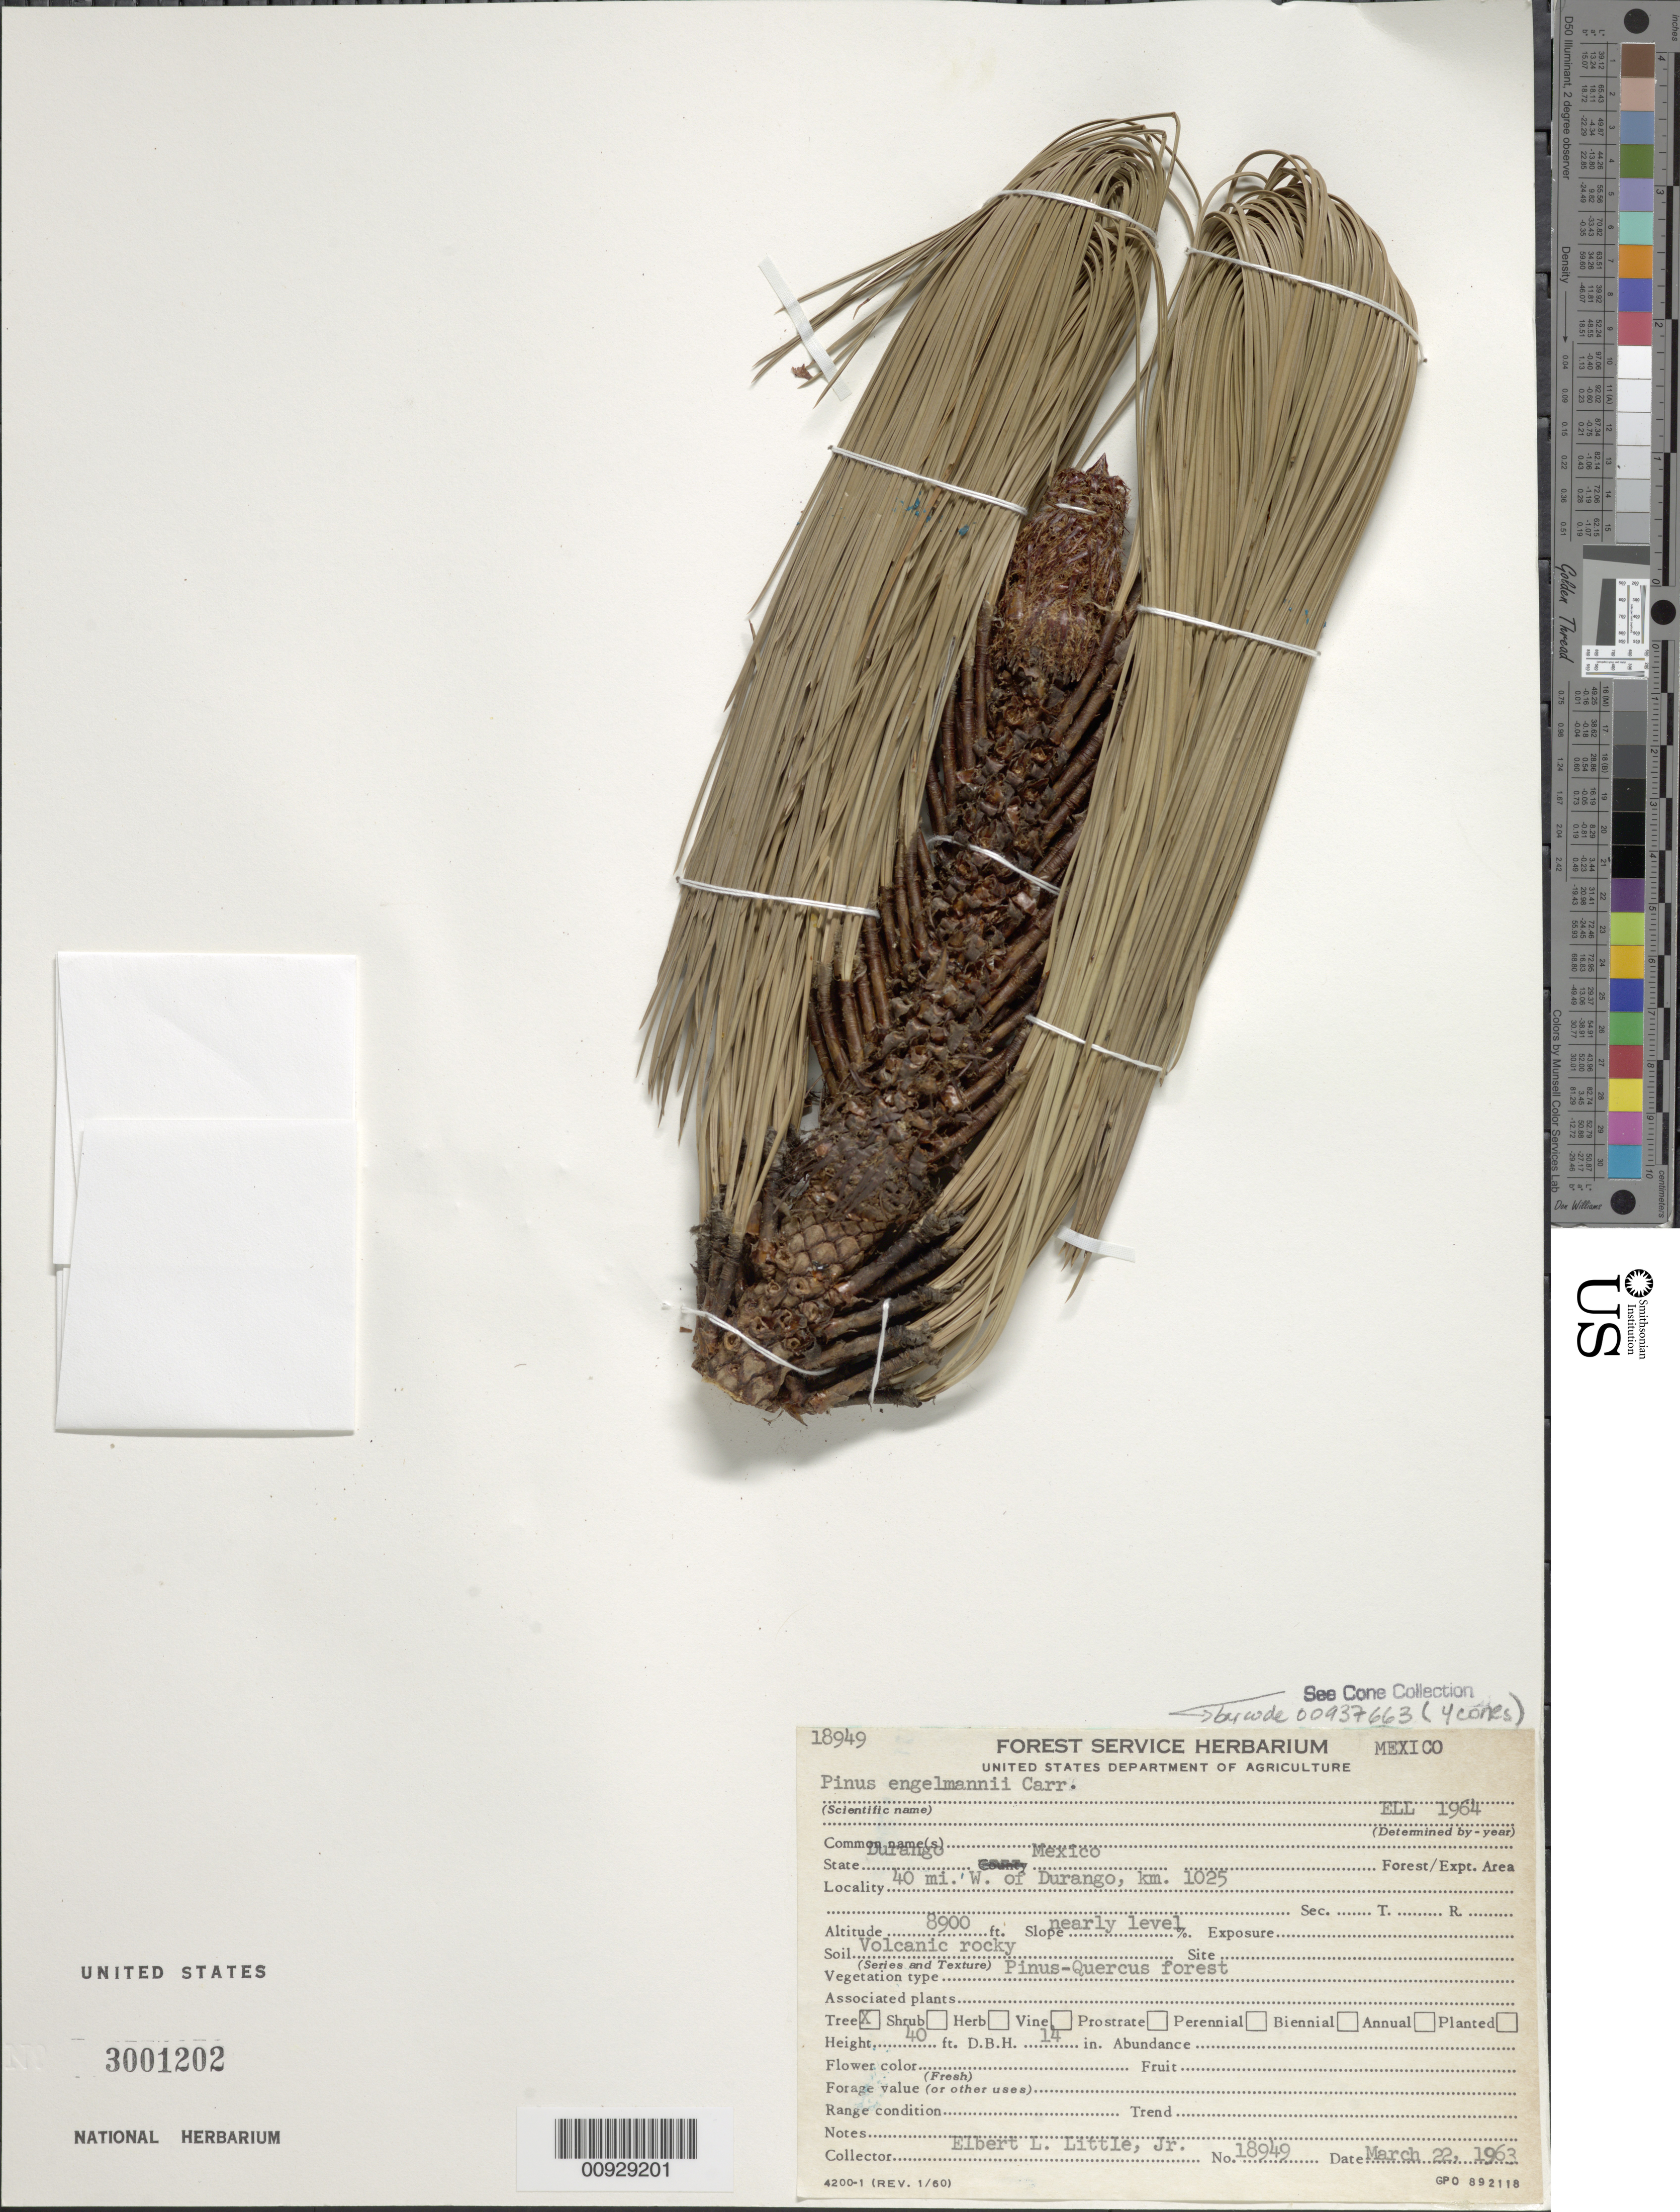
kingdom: Plantae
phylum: Tracheophyta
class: Pinopsida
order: Pinales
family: Pinaceae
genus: Pinus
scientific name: Pinus engelmannii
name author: Carrière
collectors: E. L. Little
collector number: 18949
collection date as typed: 22 Mar 1963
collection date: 1963-03-22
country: Mexico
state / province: Durango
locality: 40 mi. W of Durango, km. 1025.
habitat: Pinus-Quercus forest. Slope nearly level. Soil volcanic rocky.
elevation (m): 2713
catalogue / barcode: US 3001202